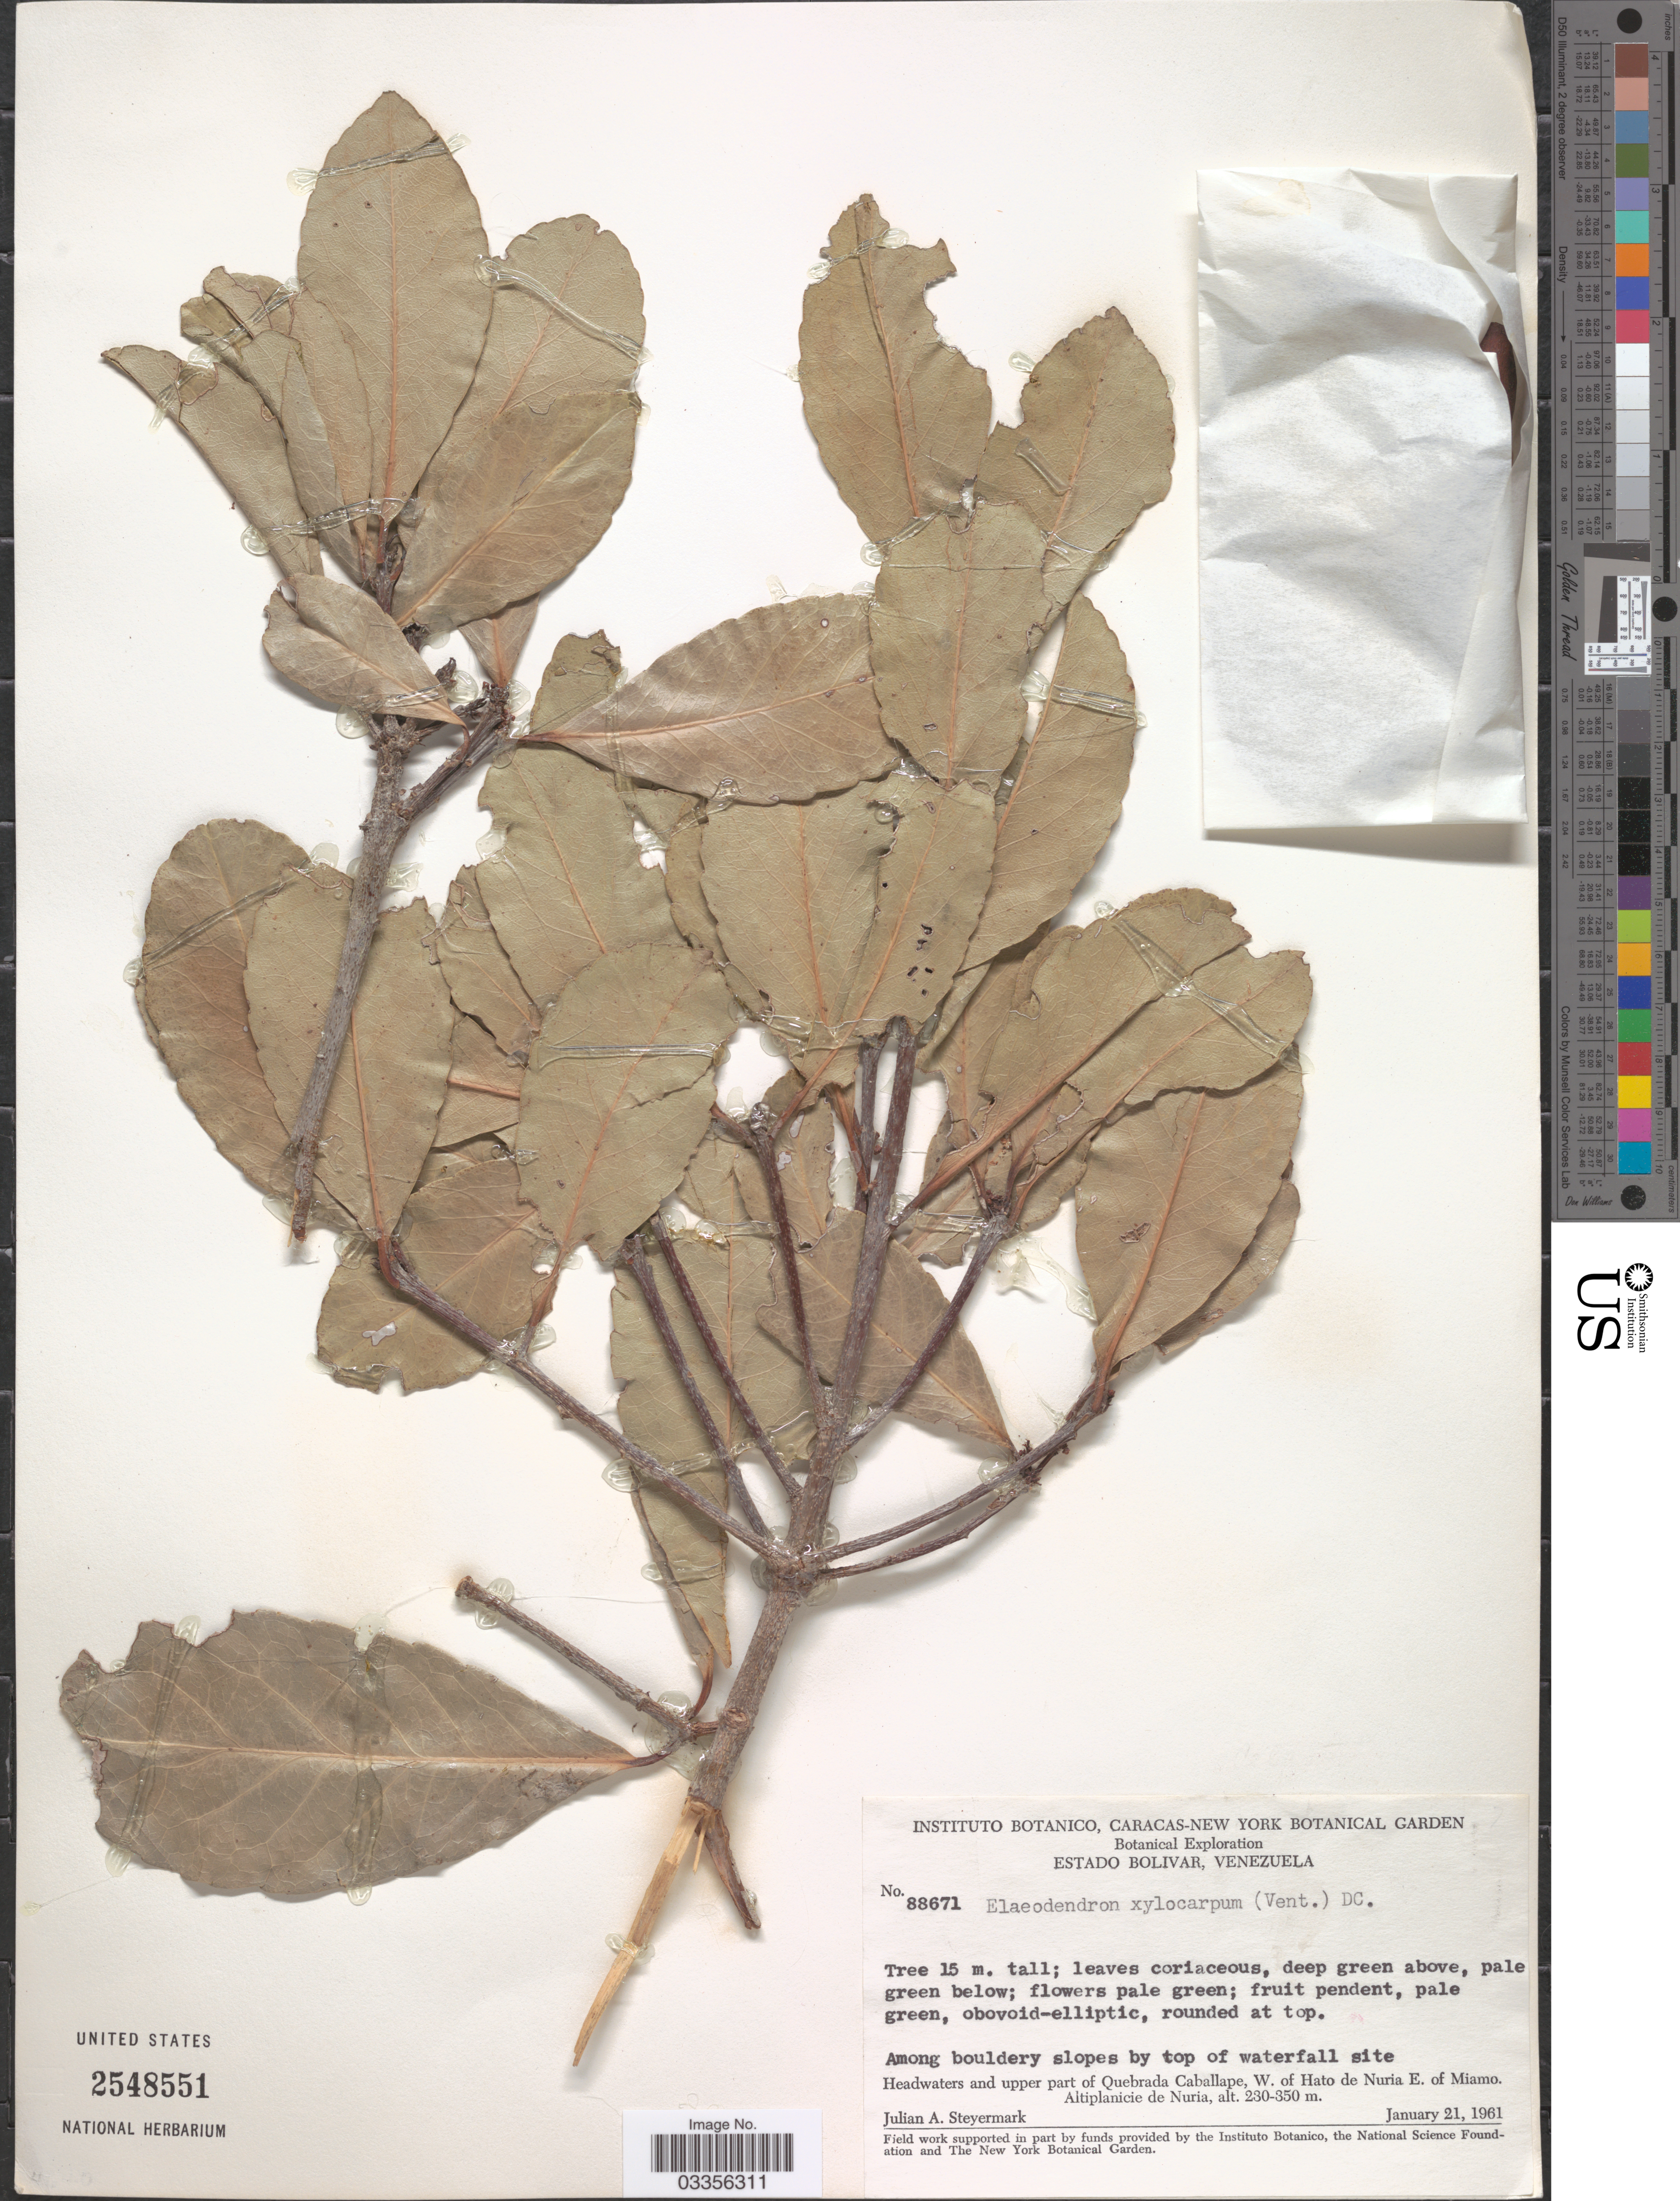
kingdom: Plantae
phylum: Tracheophyta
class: Magnoliopsida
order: Celastrales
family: Celastraceae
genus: Elaeodendron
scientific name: Elaeodendron glaucum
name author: (Rottb.) Pers.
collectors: J. Steyermark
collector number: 88671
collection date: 1961-01-21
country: Venezuela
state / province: Bolivar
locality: Among bouldery slopes by top of waterfall site. Headwaters and upper part of Quebrada Caballape, W. of Hato de Nuria E. of Miamo. Altiplanicie de Nuria.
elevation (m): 230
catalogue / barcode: US 2548551